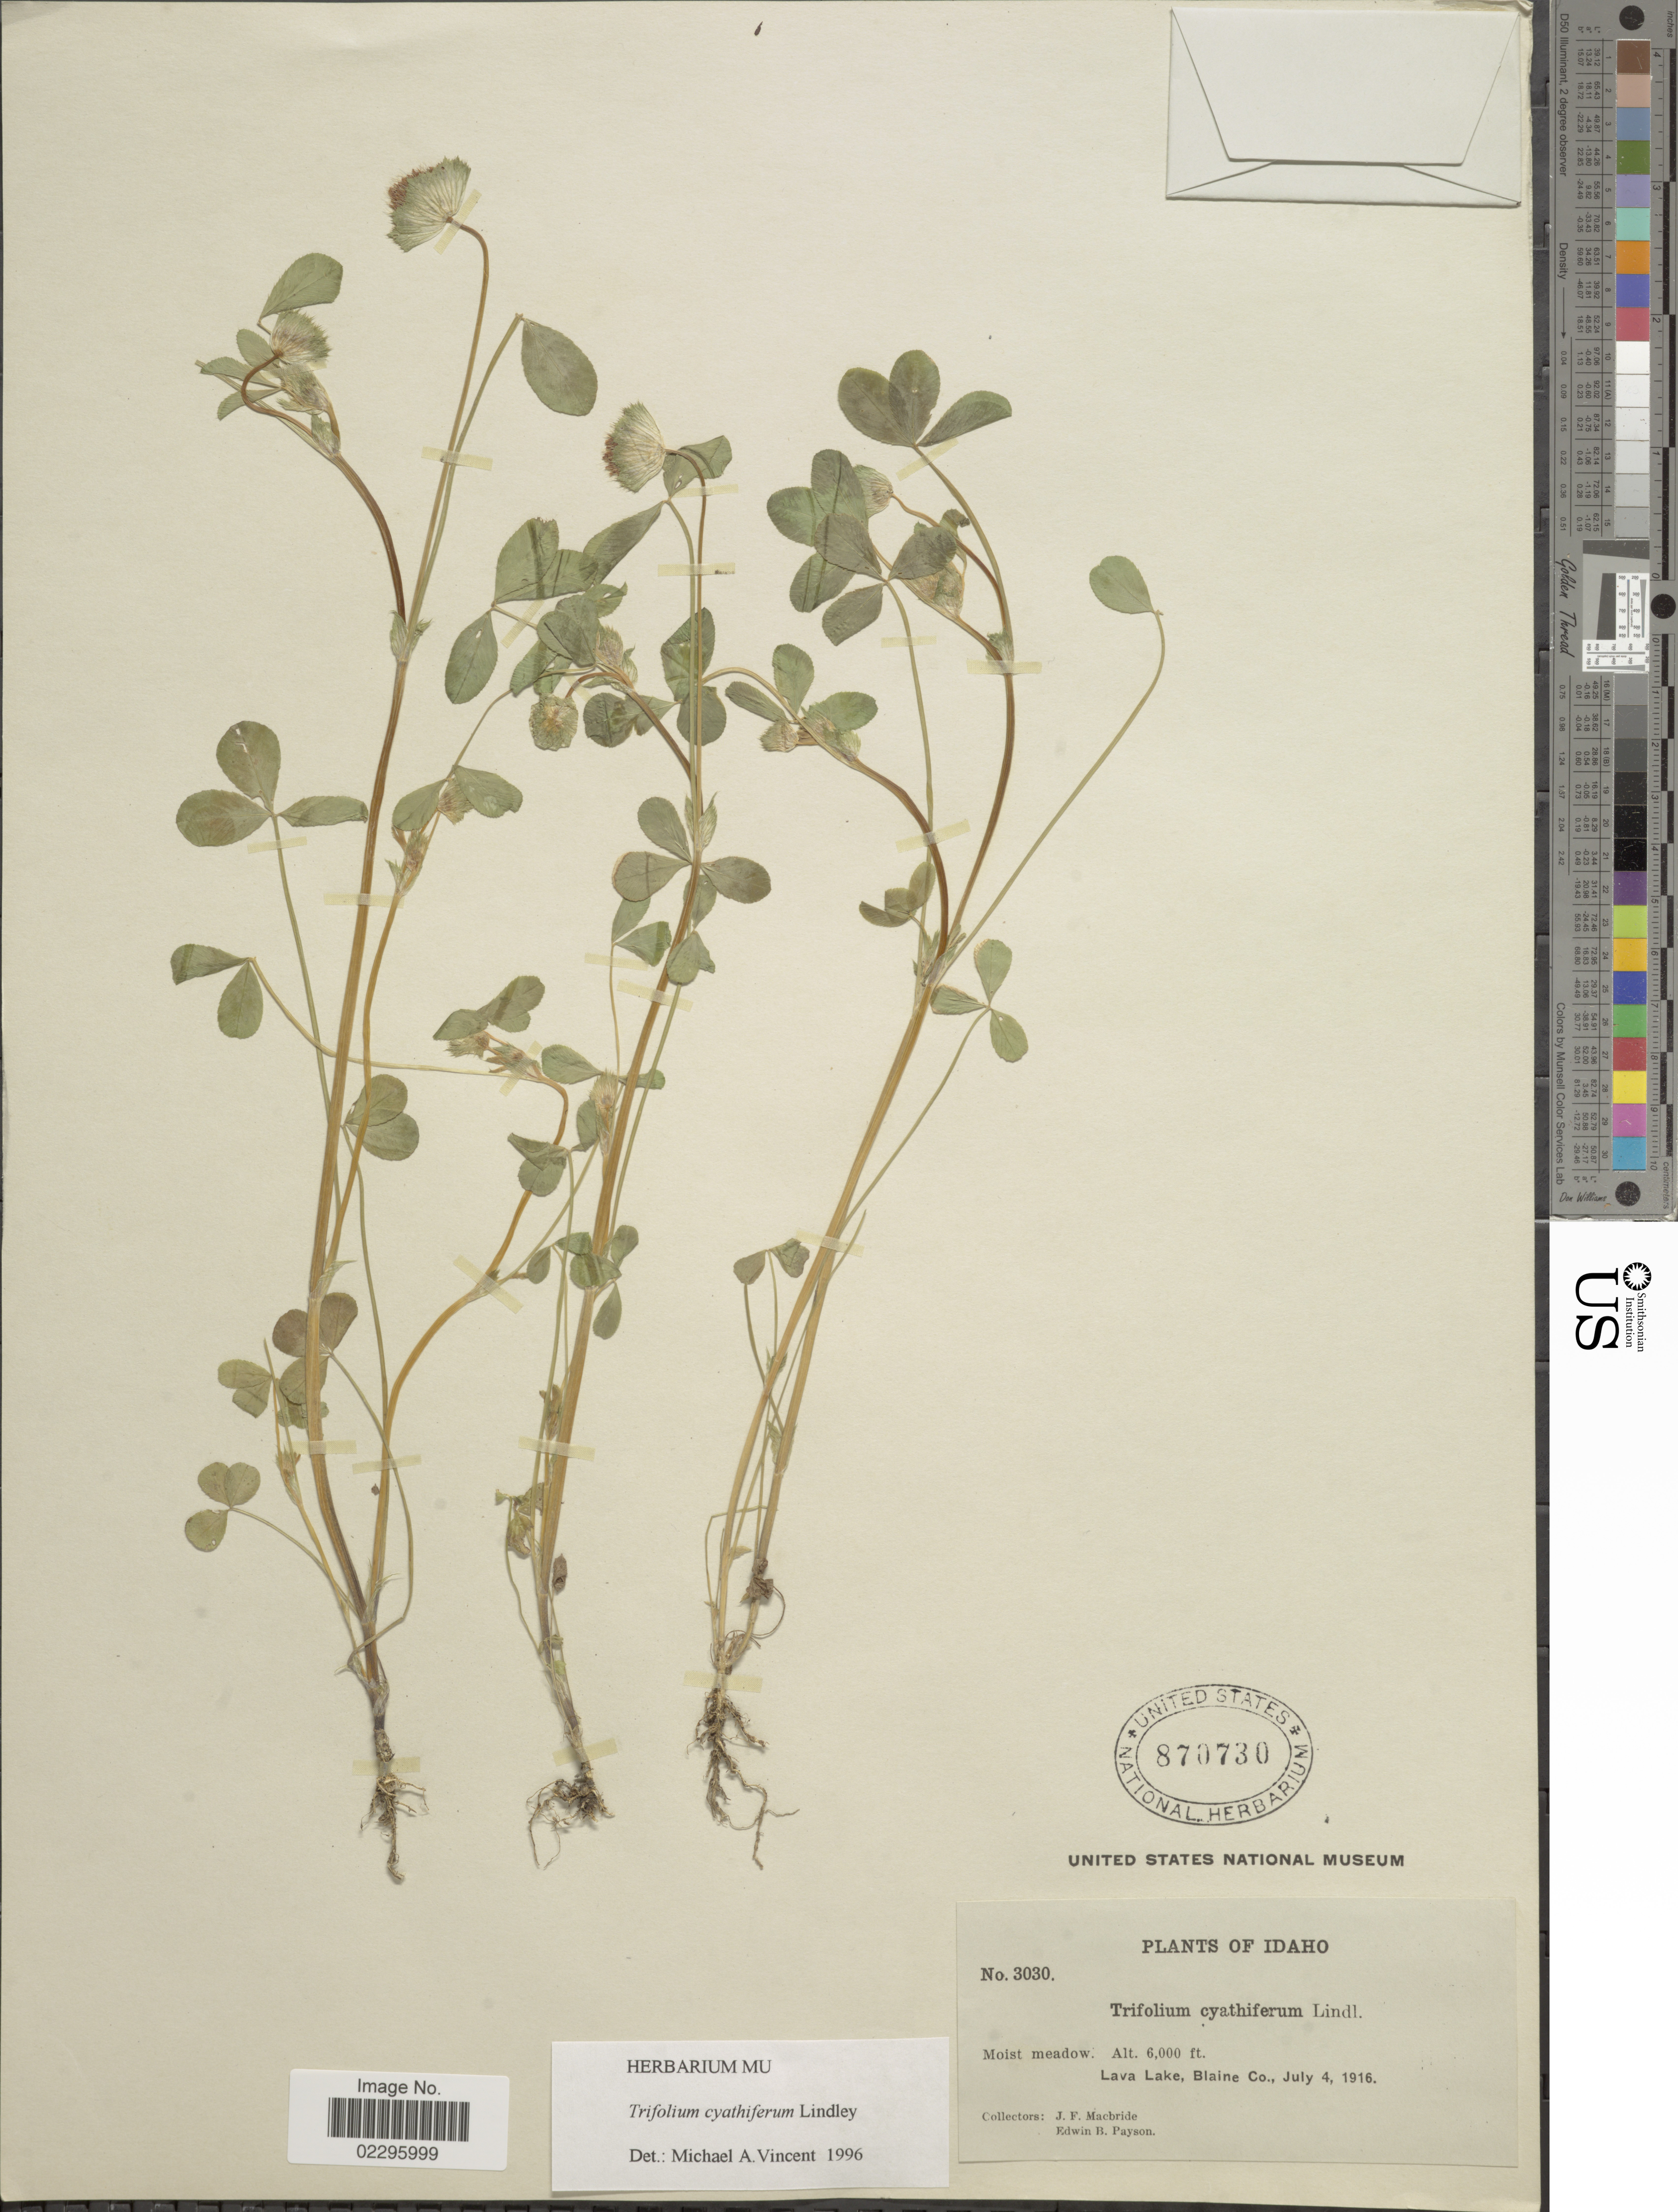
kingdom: Plantae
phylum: Tracheophyta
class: Magnoliopsida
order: Fabales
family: Fabaceae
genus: Trifolium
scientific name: Trifolium cyathiferum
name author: Lindl.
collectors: J. F. Macbride & E. B. Payson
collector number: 3030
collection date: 1916-07-04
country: United States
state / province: Idaho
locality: Moist meadow, Lava Lake, Blaine Co.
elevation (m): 1829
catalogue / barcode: US 870730